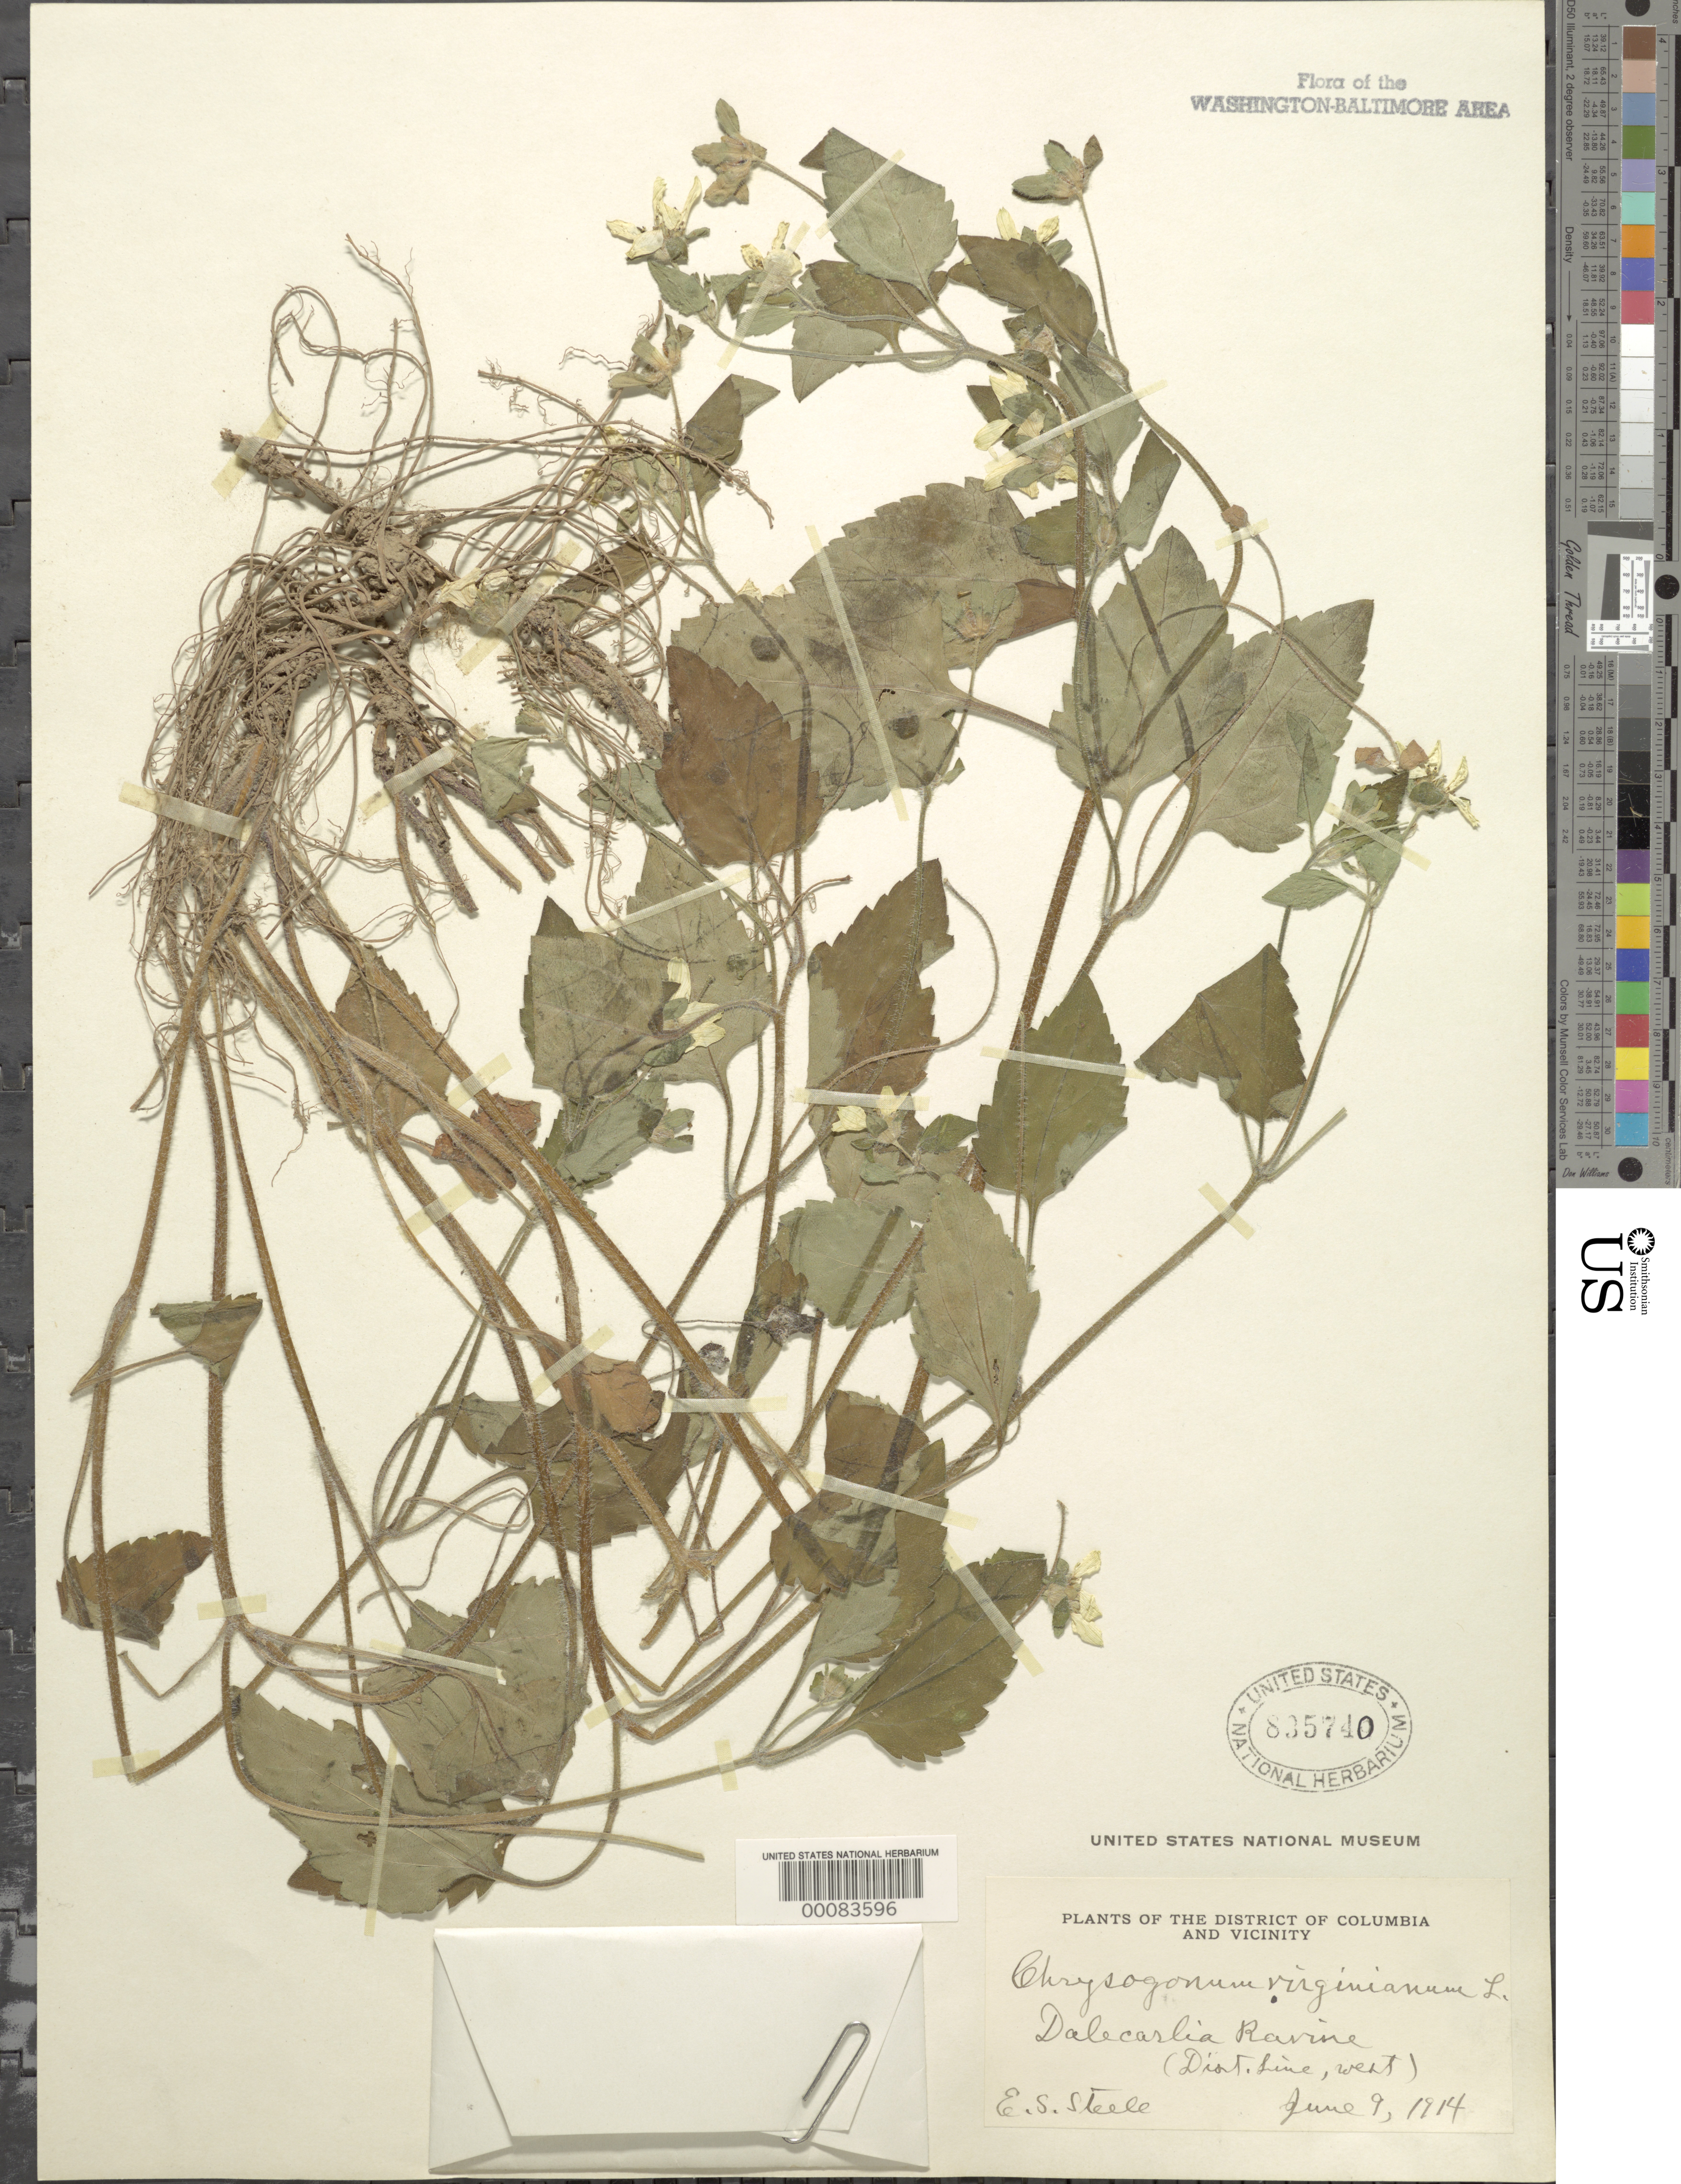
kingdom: Plantae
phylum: Tracheophyta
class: Magnoliopsida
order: Asterales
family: Asteraceae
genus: Chrysogonum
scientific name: Chrysogonum virginianum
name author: L.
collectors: E. Steele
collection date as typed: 09 Jun 1914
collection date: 1914-06-09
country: United States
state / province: District of Columbia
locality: Dalecarlia Ravine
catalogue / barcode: US 835740